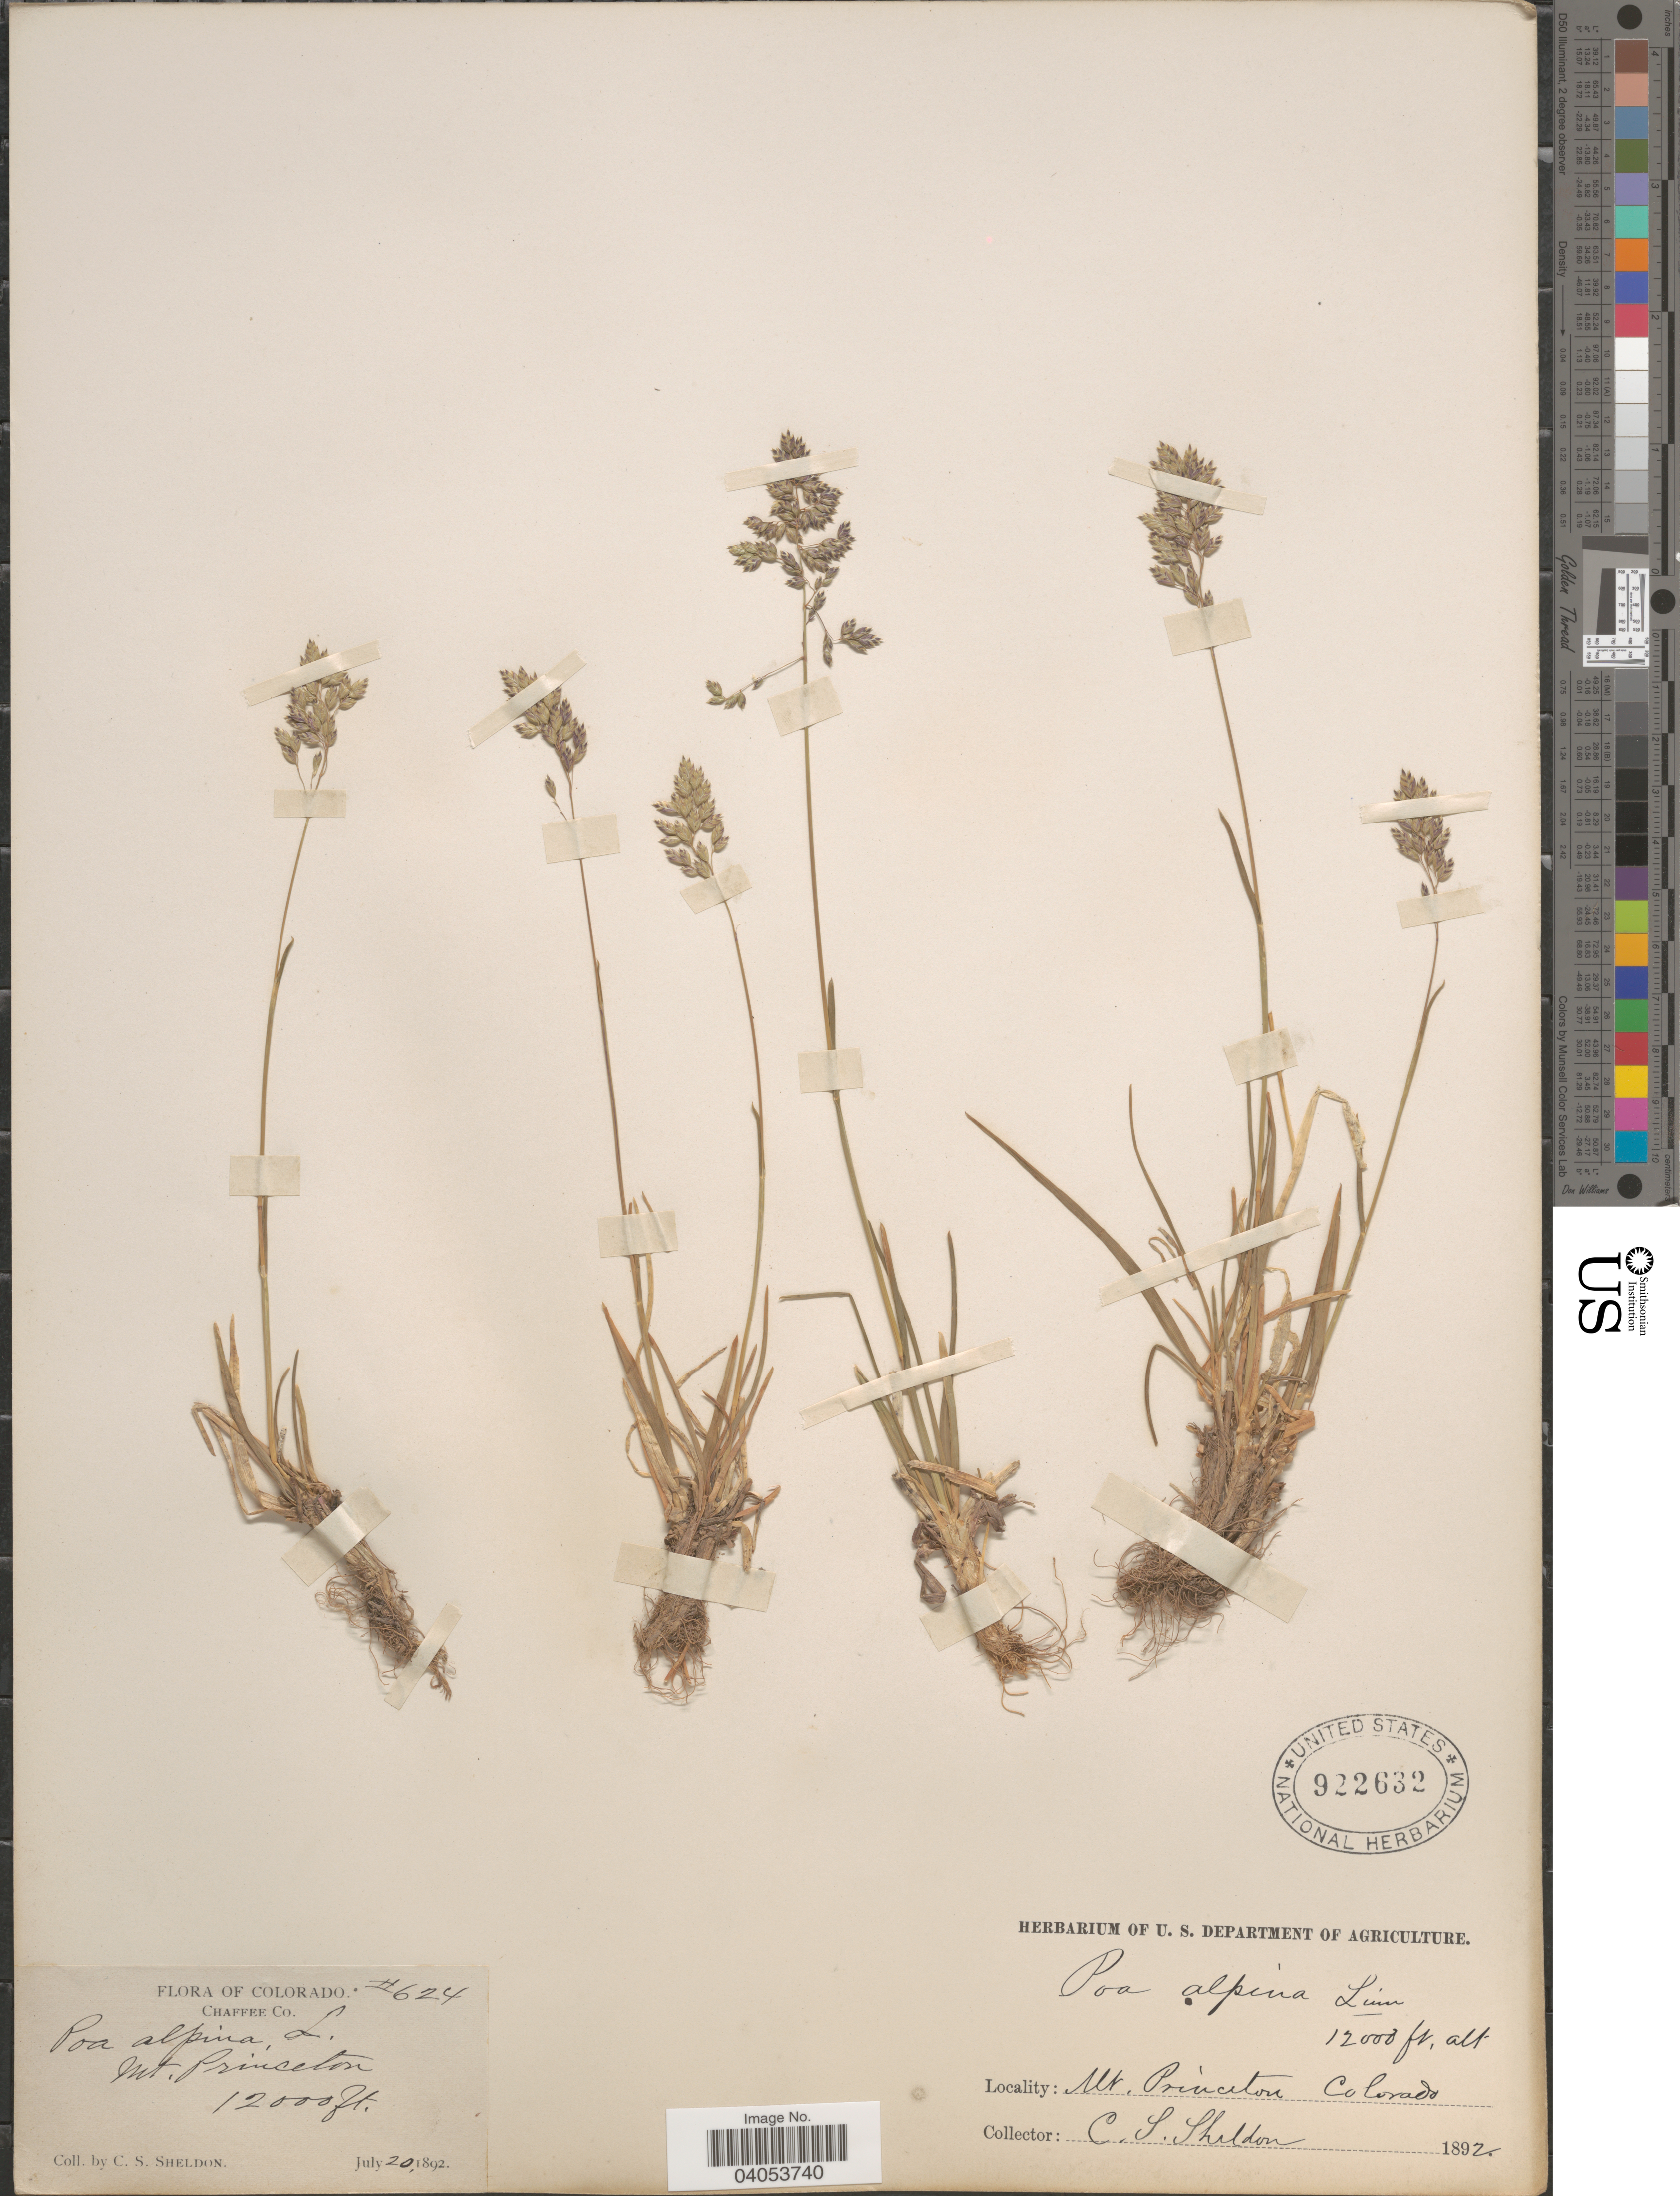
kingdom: Plantae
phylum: Tracheophyta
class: Liliopsida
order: Poales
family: Poaceae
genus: Poa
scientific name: Poa alpina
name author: L.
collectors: C. S. Sheldon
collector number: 624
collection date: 1892-07-20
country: United States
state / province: Colorado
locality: Chaffee Co. Mt. Princeton.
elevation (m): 3658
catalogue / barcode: US 922632